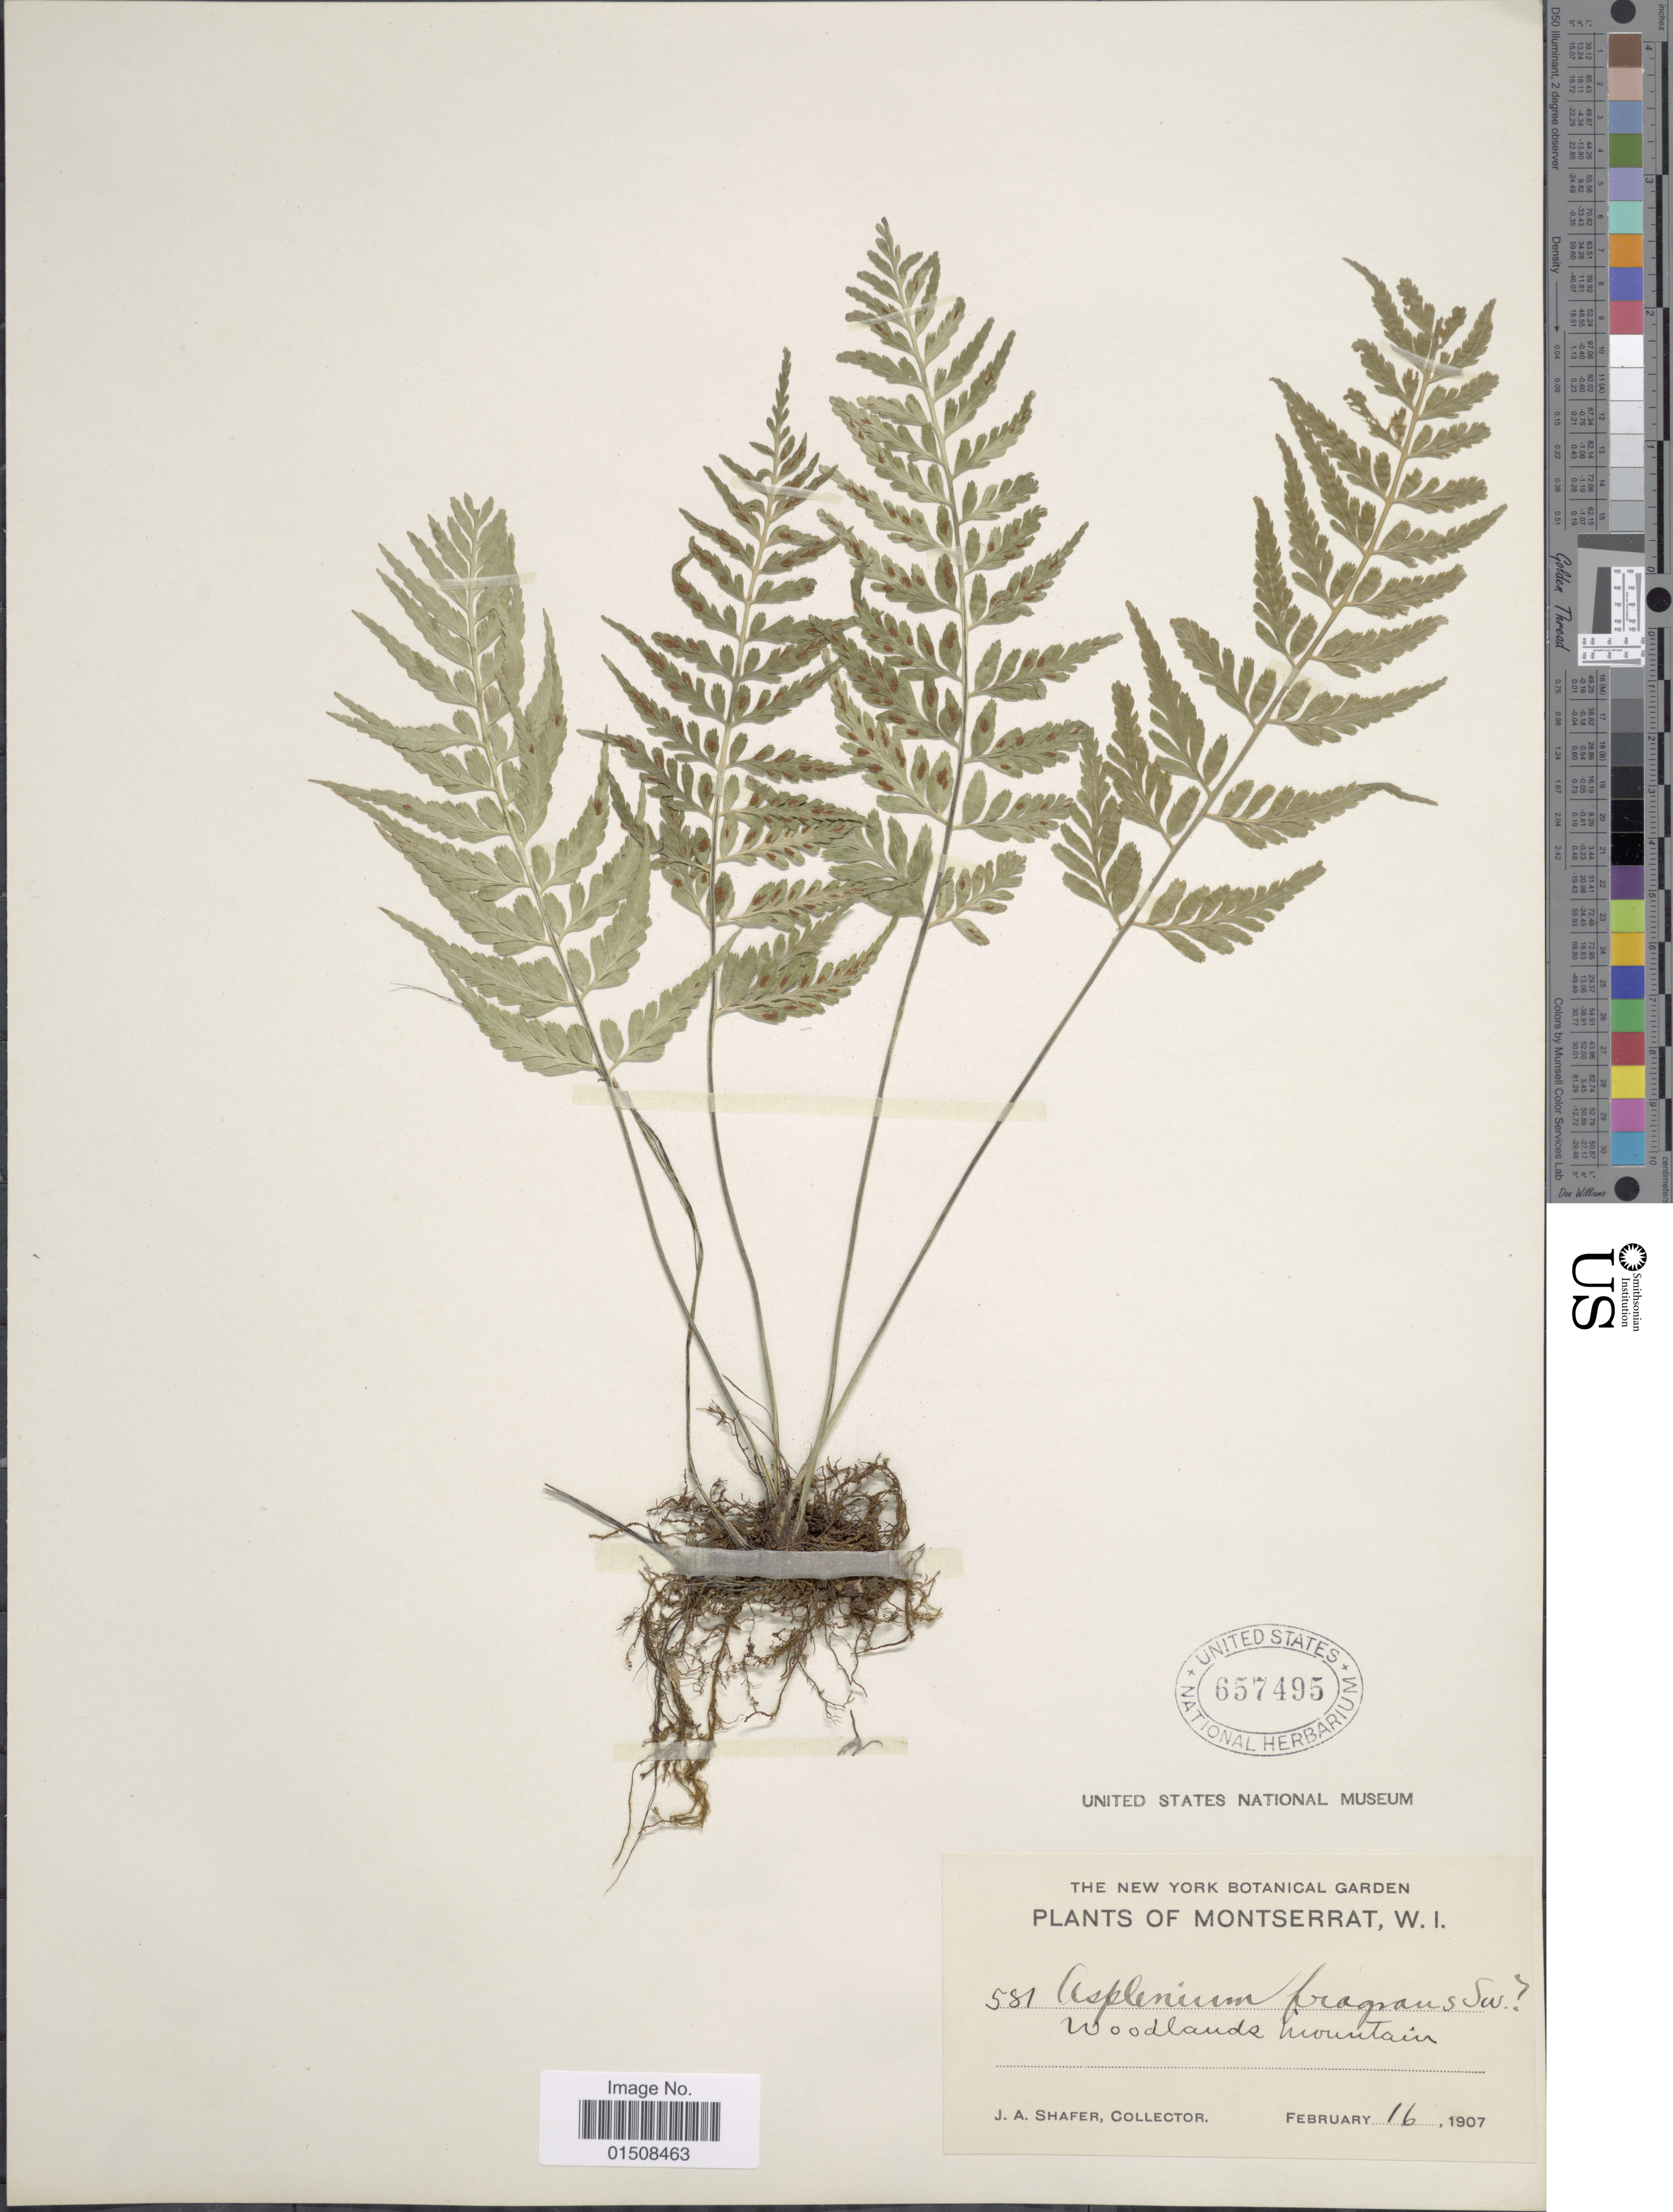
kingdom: Plantae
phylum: Tracheophyta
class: Polypodiopsida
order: Polypodiales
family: Aspleniaceae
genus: Asplenium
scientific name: Asplenium auritum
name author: Sw.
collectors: J. A. Shafer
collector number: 581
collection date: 1907-02-16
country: Montserrat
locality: Woodlands Mountains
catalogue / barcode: US 657495